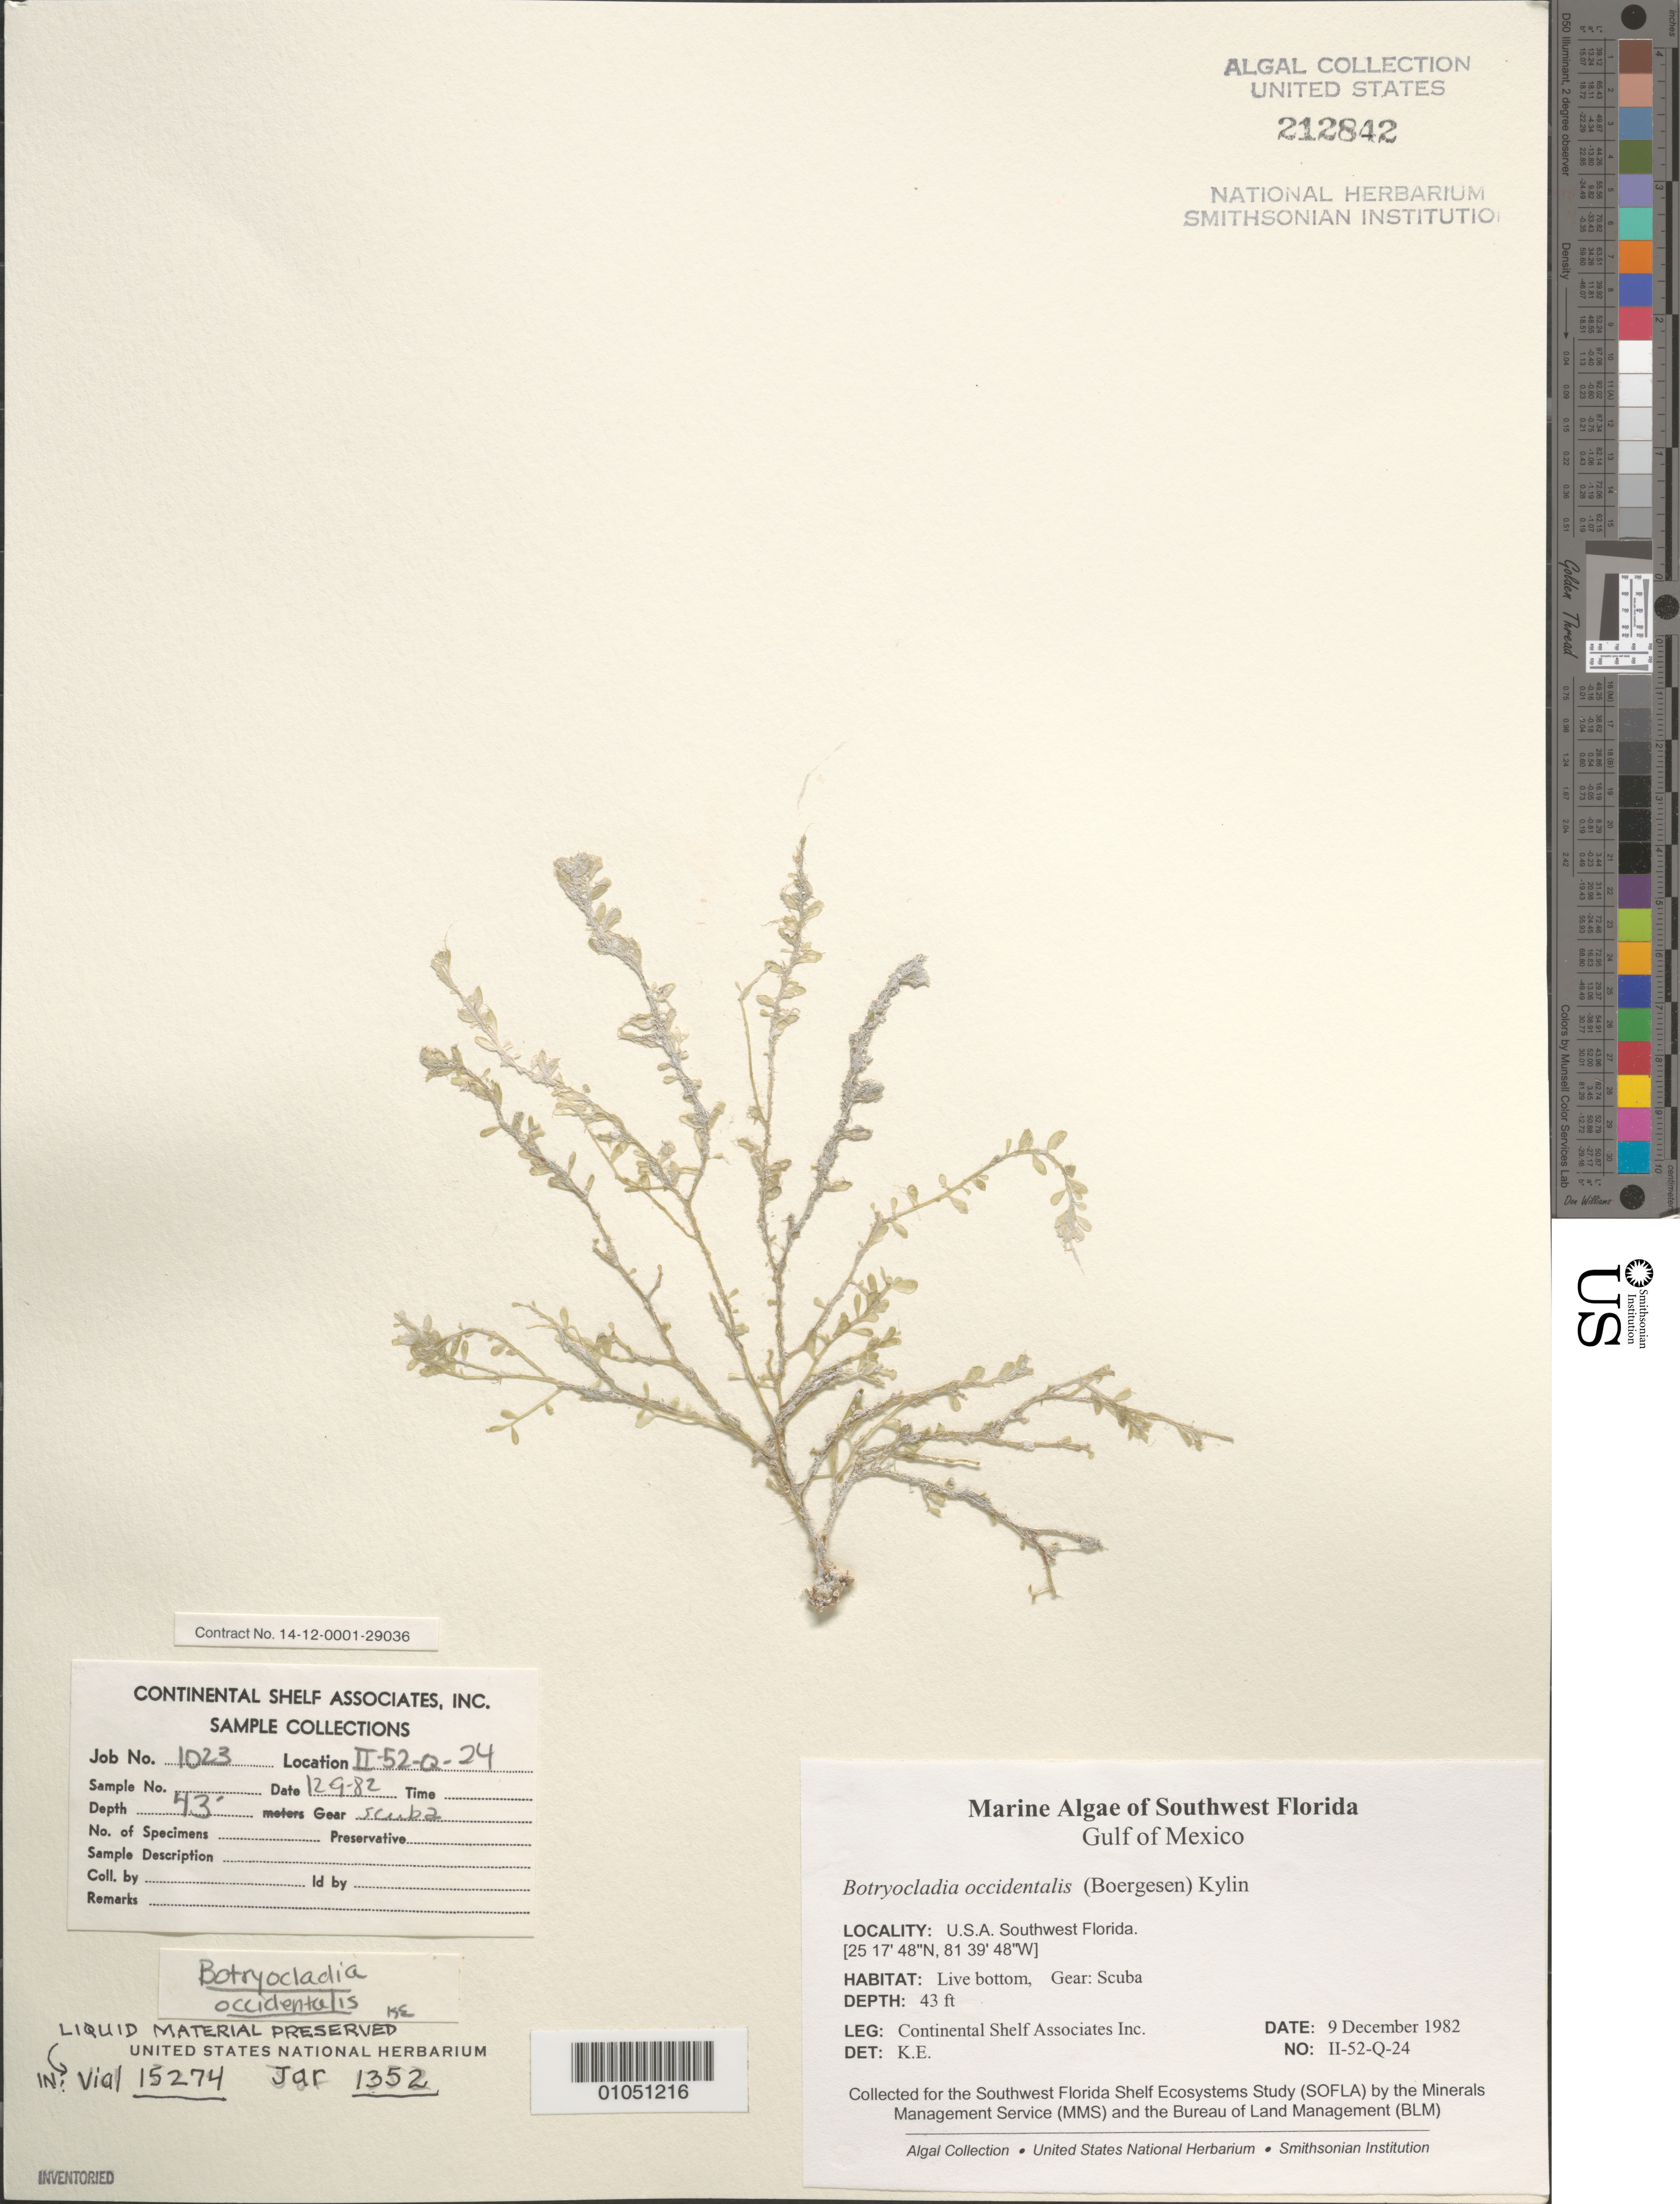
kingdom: Plantae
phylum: Rhodophyta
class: Florideophyceae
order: Rhodymeniales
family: Rhodymeniaceae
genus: Botryocladia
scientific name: Botryocladia occidentalis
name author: (Børgesen) Kylin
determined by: E., K.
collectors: Continental Shelf Associates Inc.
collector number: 1023-II-52-Q-24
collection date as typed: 09 Dec 1982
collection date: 1982-12-09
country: United States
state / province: Florida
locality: Gulf of Mexico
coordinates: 25 17'48"N, 81 39'48"W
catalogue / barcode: US 212842